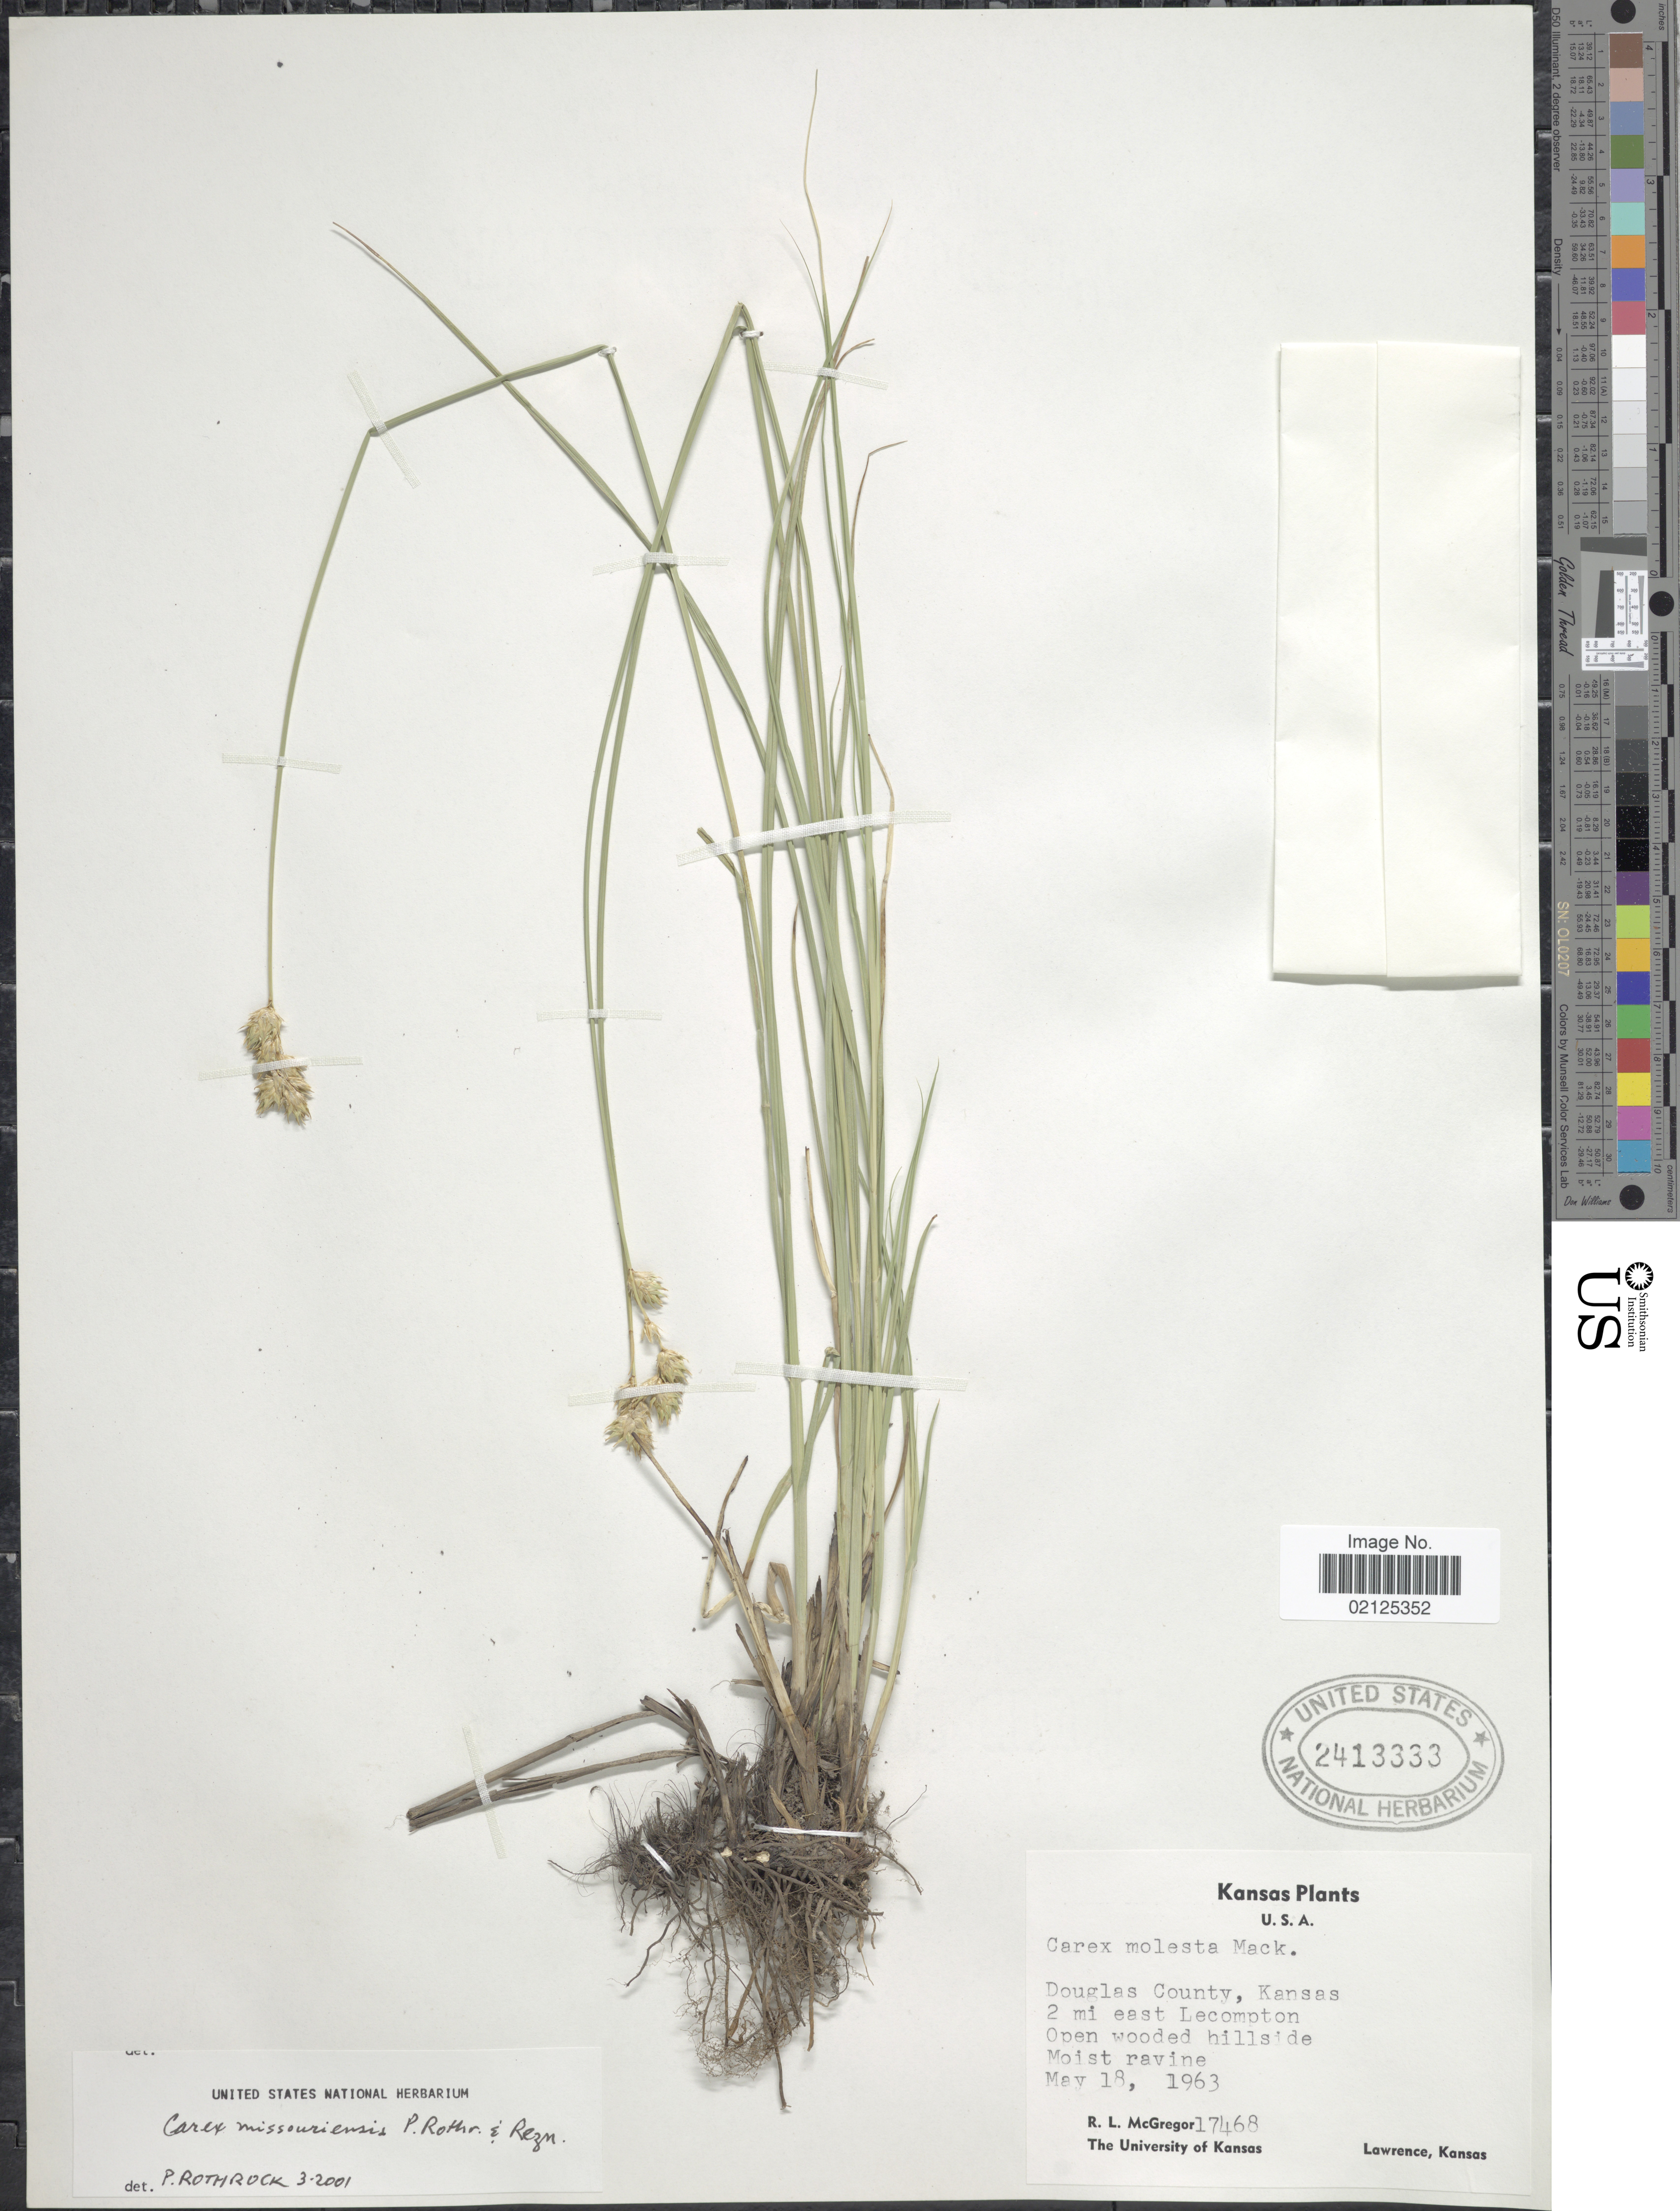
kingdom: Plantae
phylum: Tracheophyta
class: Liliopsida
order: Poales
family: Cyperaceae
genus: Carex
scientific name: Carex missouriensis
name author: P. Rothr. & Reznicek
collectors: R. McGregor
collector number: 17468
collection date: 1963-05-18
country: United States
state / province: Kansas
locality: Douglas County, 2 mi east Lecompton, Open wooded hillside, Moist ravine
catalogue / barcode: US 2413333